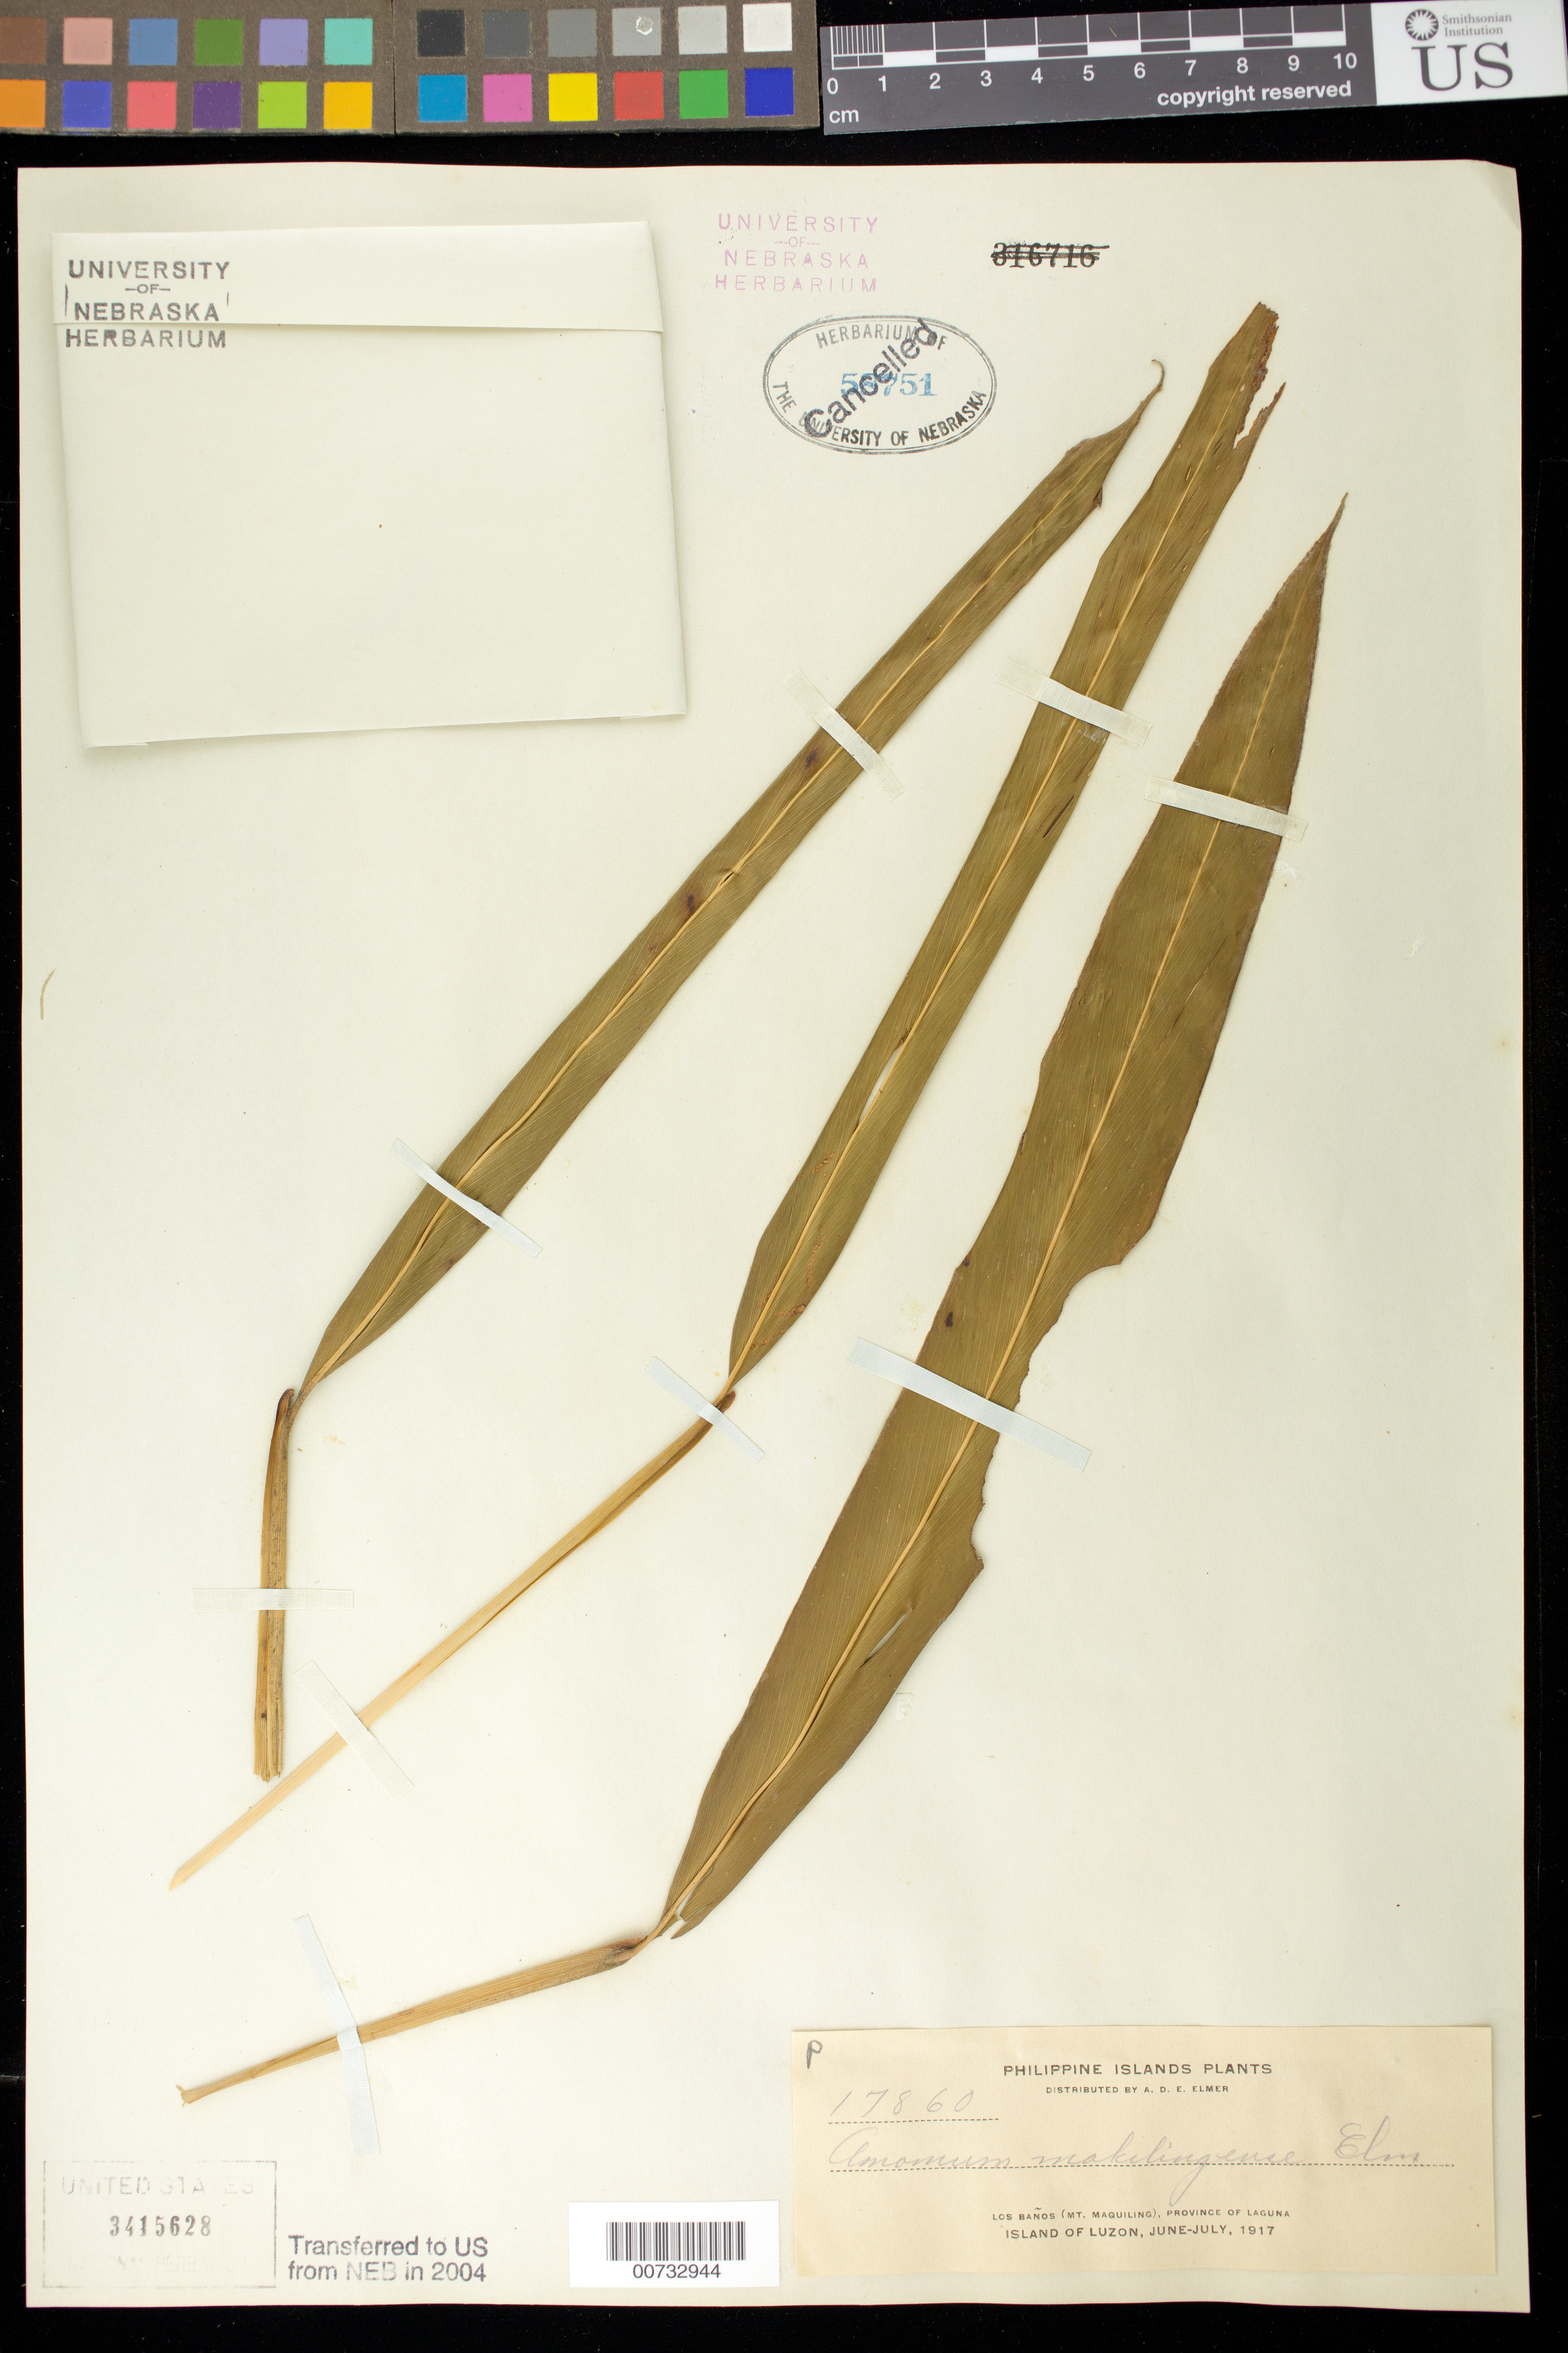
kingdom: Plantae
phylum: Tracheophyta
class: Liliopsida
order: Zingiberales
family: Zingiberaceae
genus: Amomum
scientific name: Amomum sp.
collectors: A. D. E. Elmer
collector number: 17860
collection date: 1917-06/1917-07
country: Philippines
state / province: Calabarzon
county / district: Laguna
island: Luzon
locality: Los Banos, Mt Maquiling.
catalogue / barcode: US 3415628